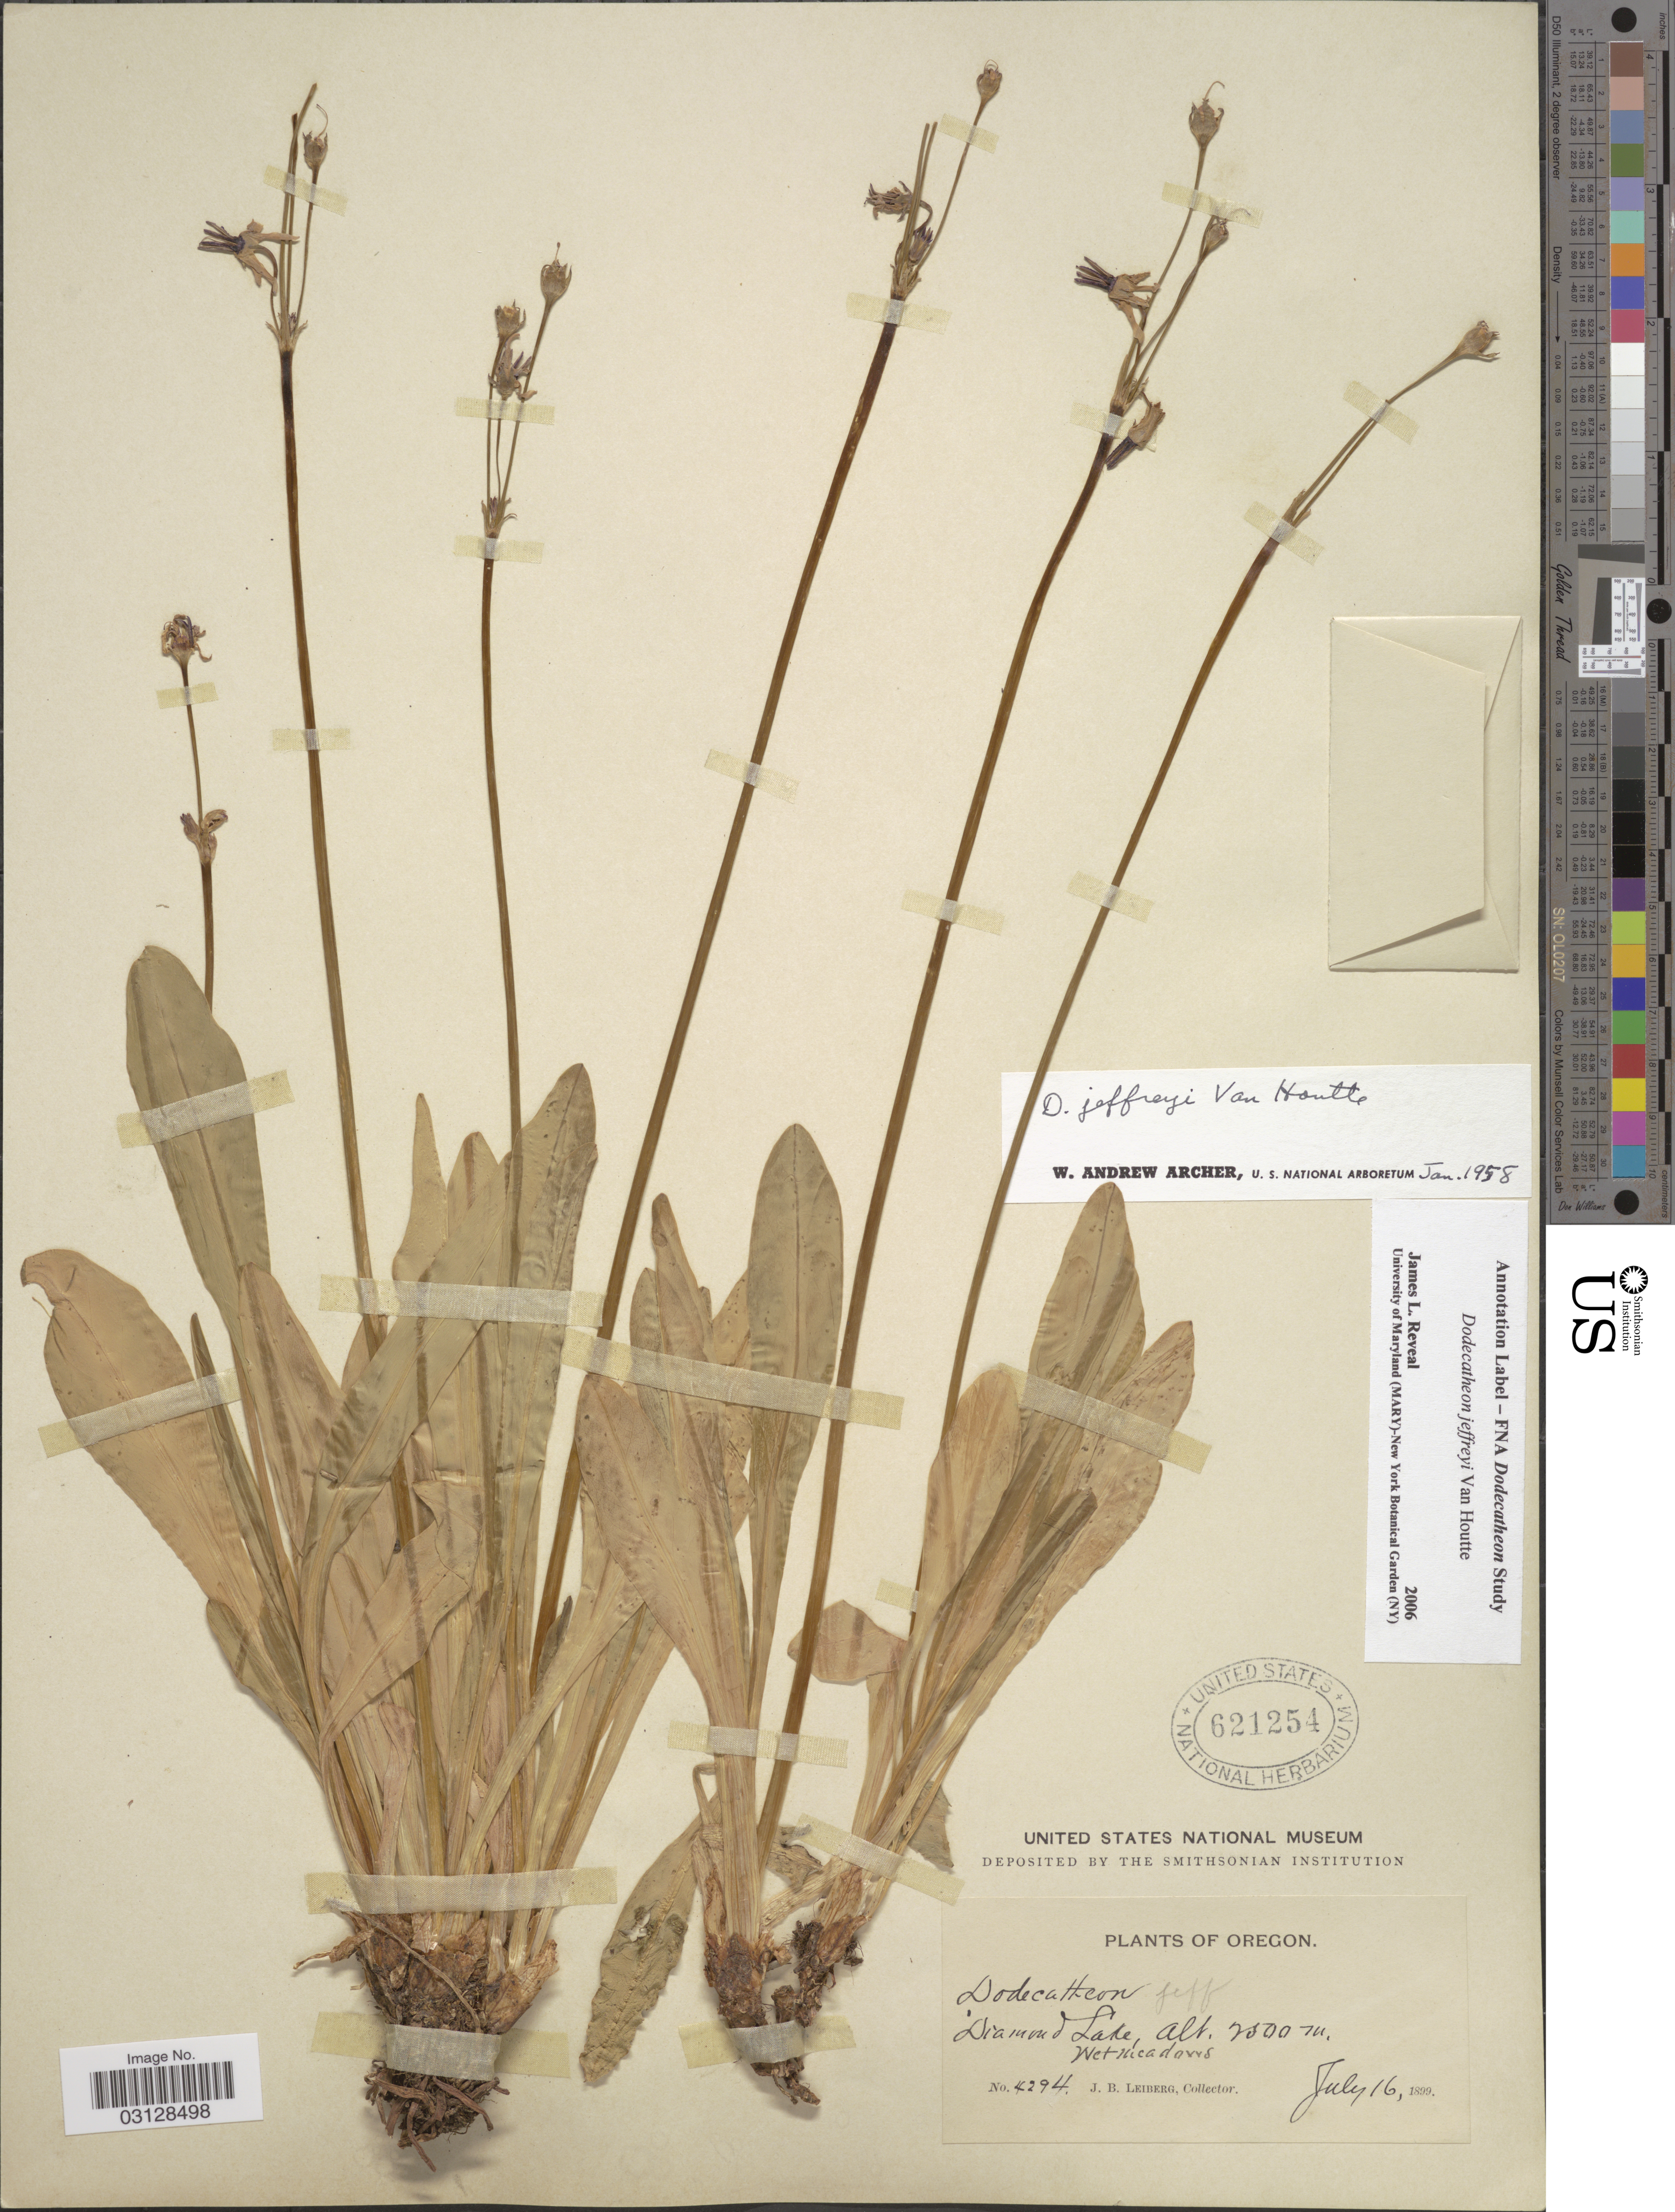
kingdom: Plantae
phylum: Tracheophyta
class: Magnoliopsida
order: Ericales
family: Primulaceae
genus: Dodecatheon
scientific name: Dodecatheon jeffreyi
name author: Van Houtte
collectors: J. B. Leiberg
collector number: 4294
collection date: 1899-07-16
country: United States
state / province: Oregon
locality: Diamond Lake.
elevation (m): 7500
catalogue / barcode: US 621254